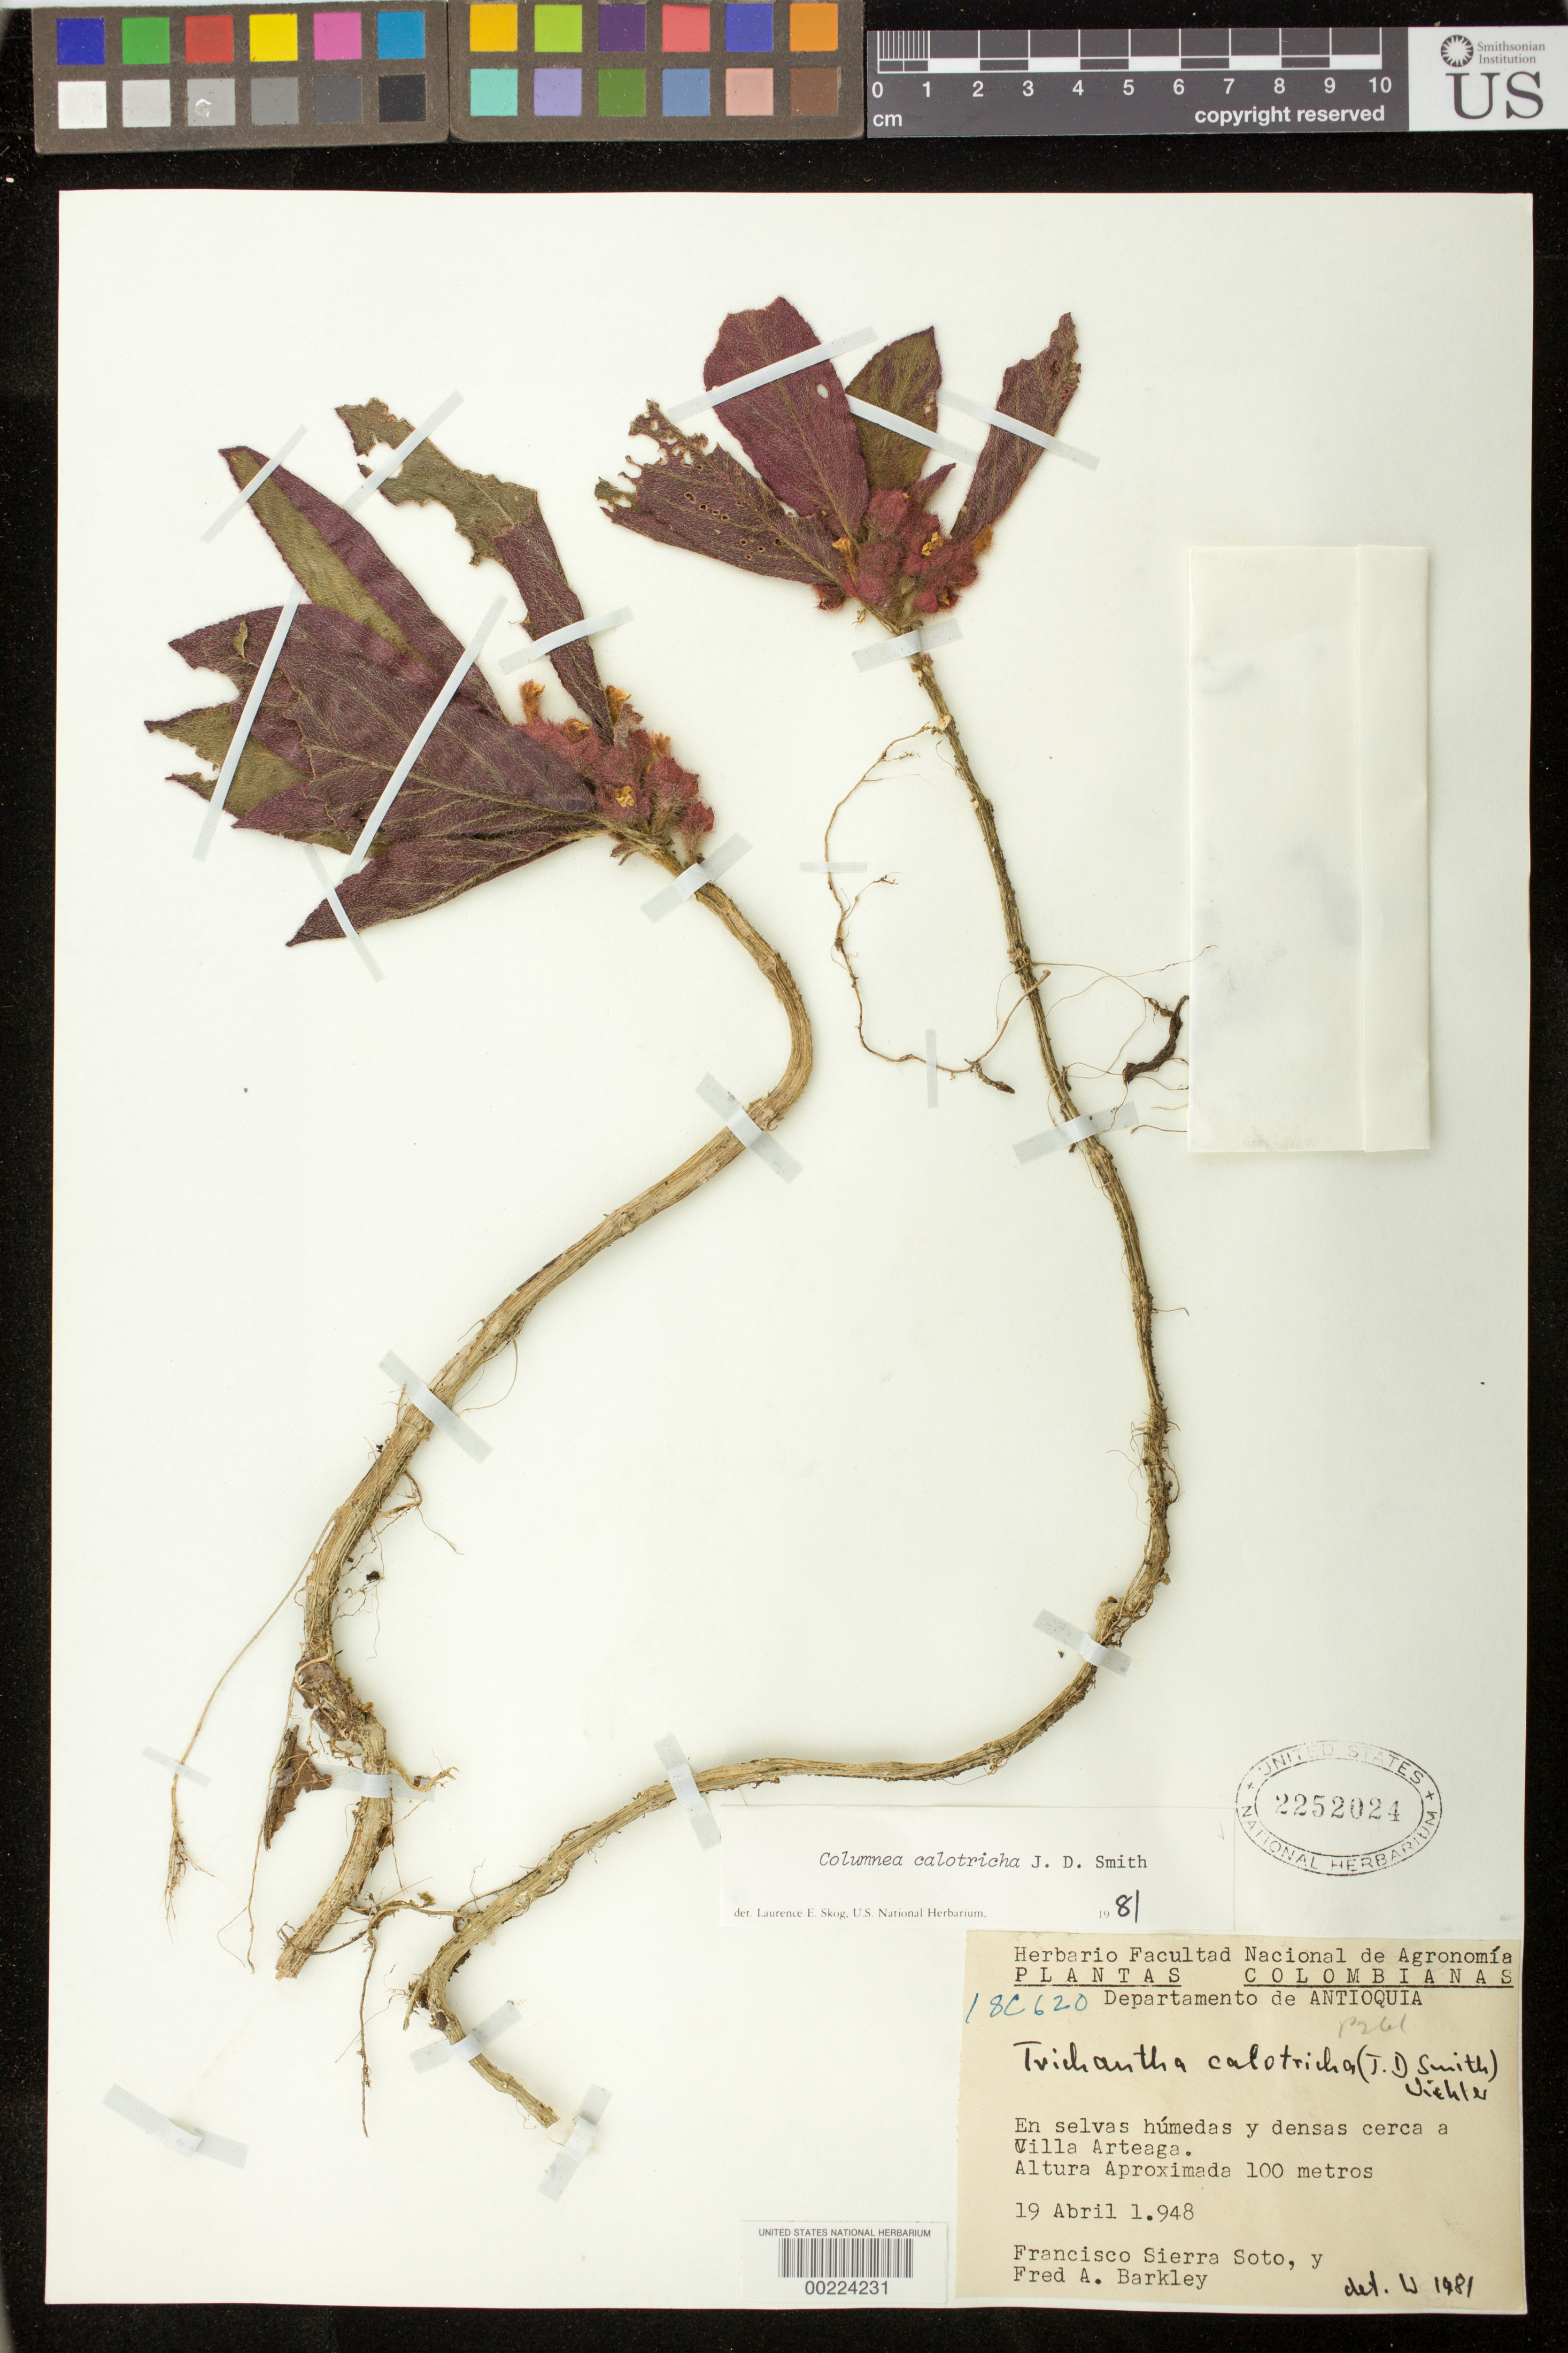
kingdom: Plantae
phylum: Tracheophyta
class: Magnoliopsida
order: Lamiales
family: Gesneriaceae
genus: Columnea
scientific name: Columnea calotricha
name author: Donn. Sm.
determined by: Skog, Laurence E.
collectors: F. Sierra Soto & F. A. Barkley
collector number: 18C 620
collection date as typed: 19 Apr 1948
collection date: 1948-04-19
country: Colombia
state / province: Antioquia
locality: Cerca a Villa Arteaga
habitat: En selvas húmedas y densas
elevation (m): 100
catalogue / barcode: US 2252024